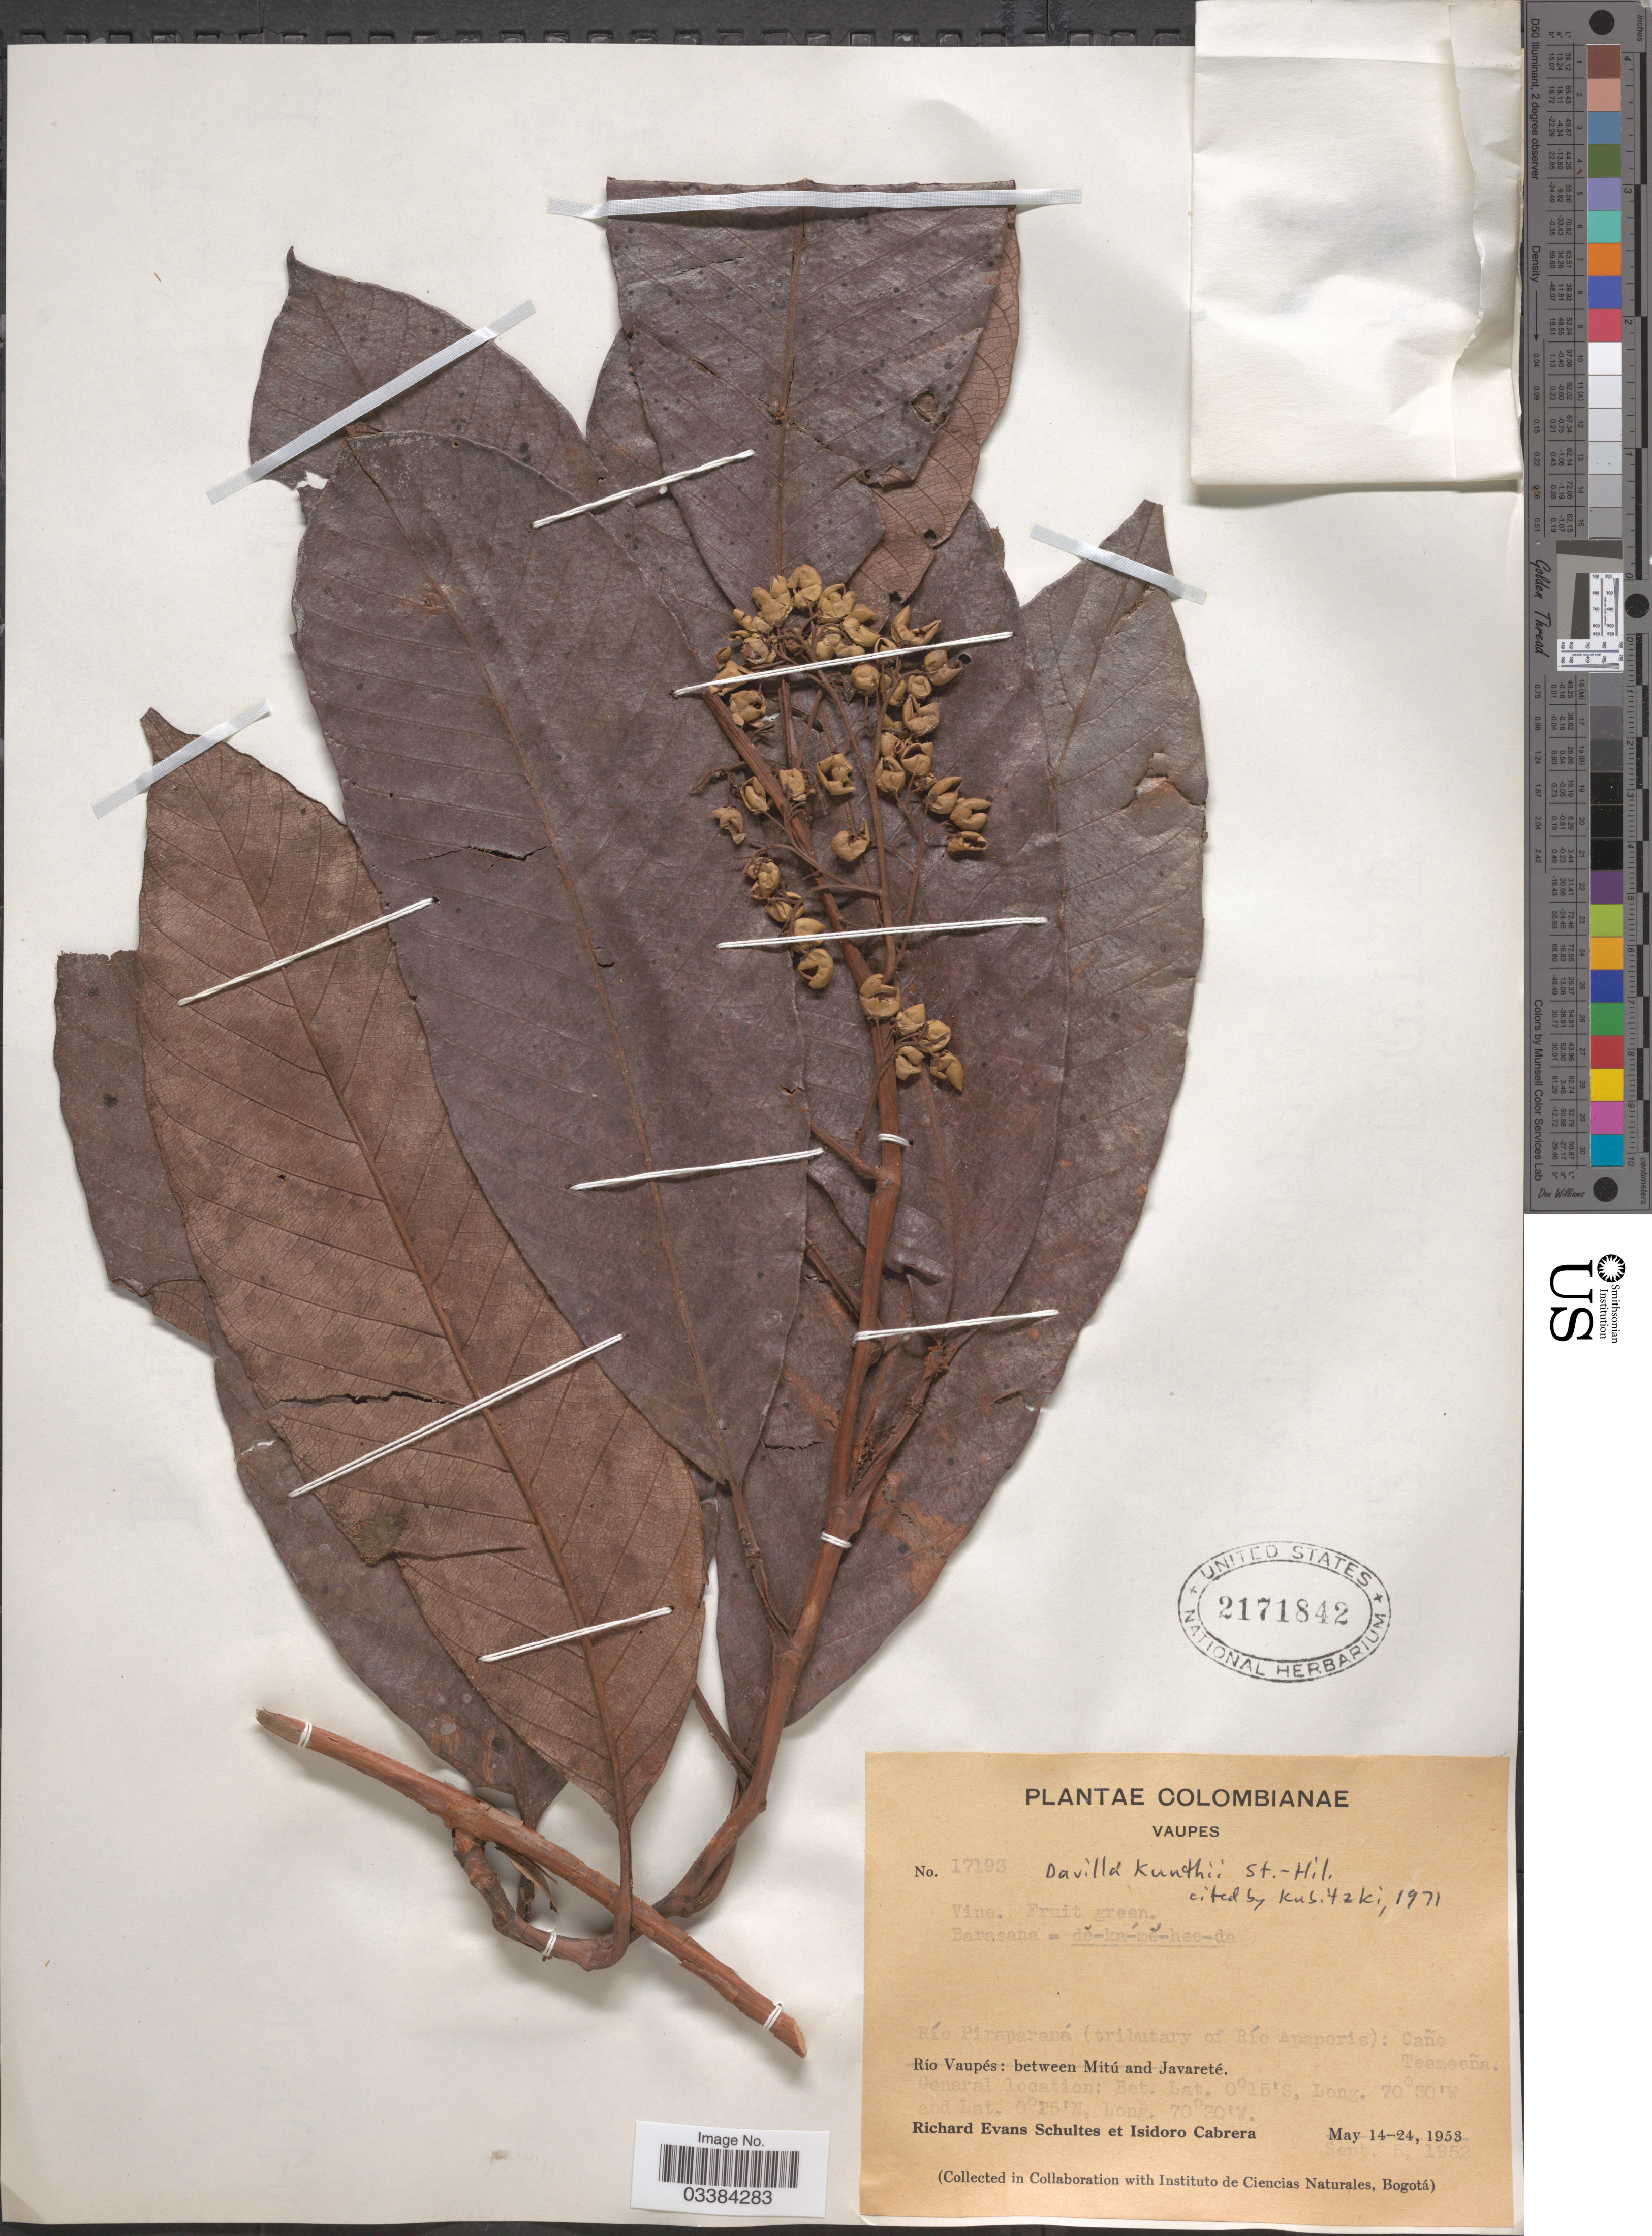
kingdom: Plantae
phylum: Tracheophyta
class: Magnoliopsida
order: Dilleniales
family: Dilleniaceae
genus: Davilla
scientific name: Davilla kunthii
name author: A. St.-Hil.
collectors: R. E. Schultes & I. Cabrera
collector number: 17193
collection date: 1952-09-05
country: Colombia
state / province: Vaupés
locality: Río Pirparaná (tributary of Río Apaporis): Caño Teemeeña.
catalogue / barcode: US 2171842